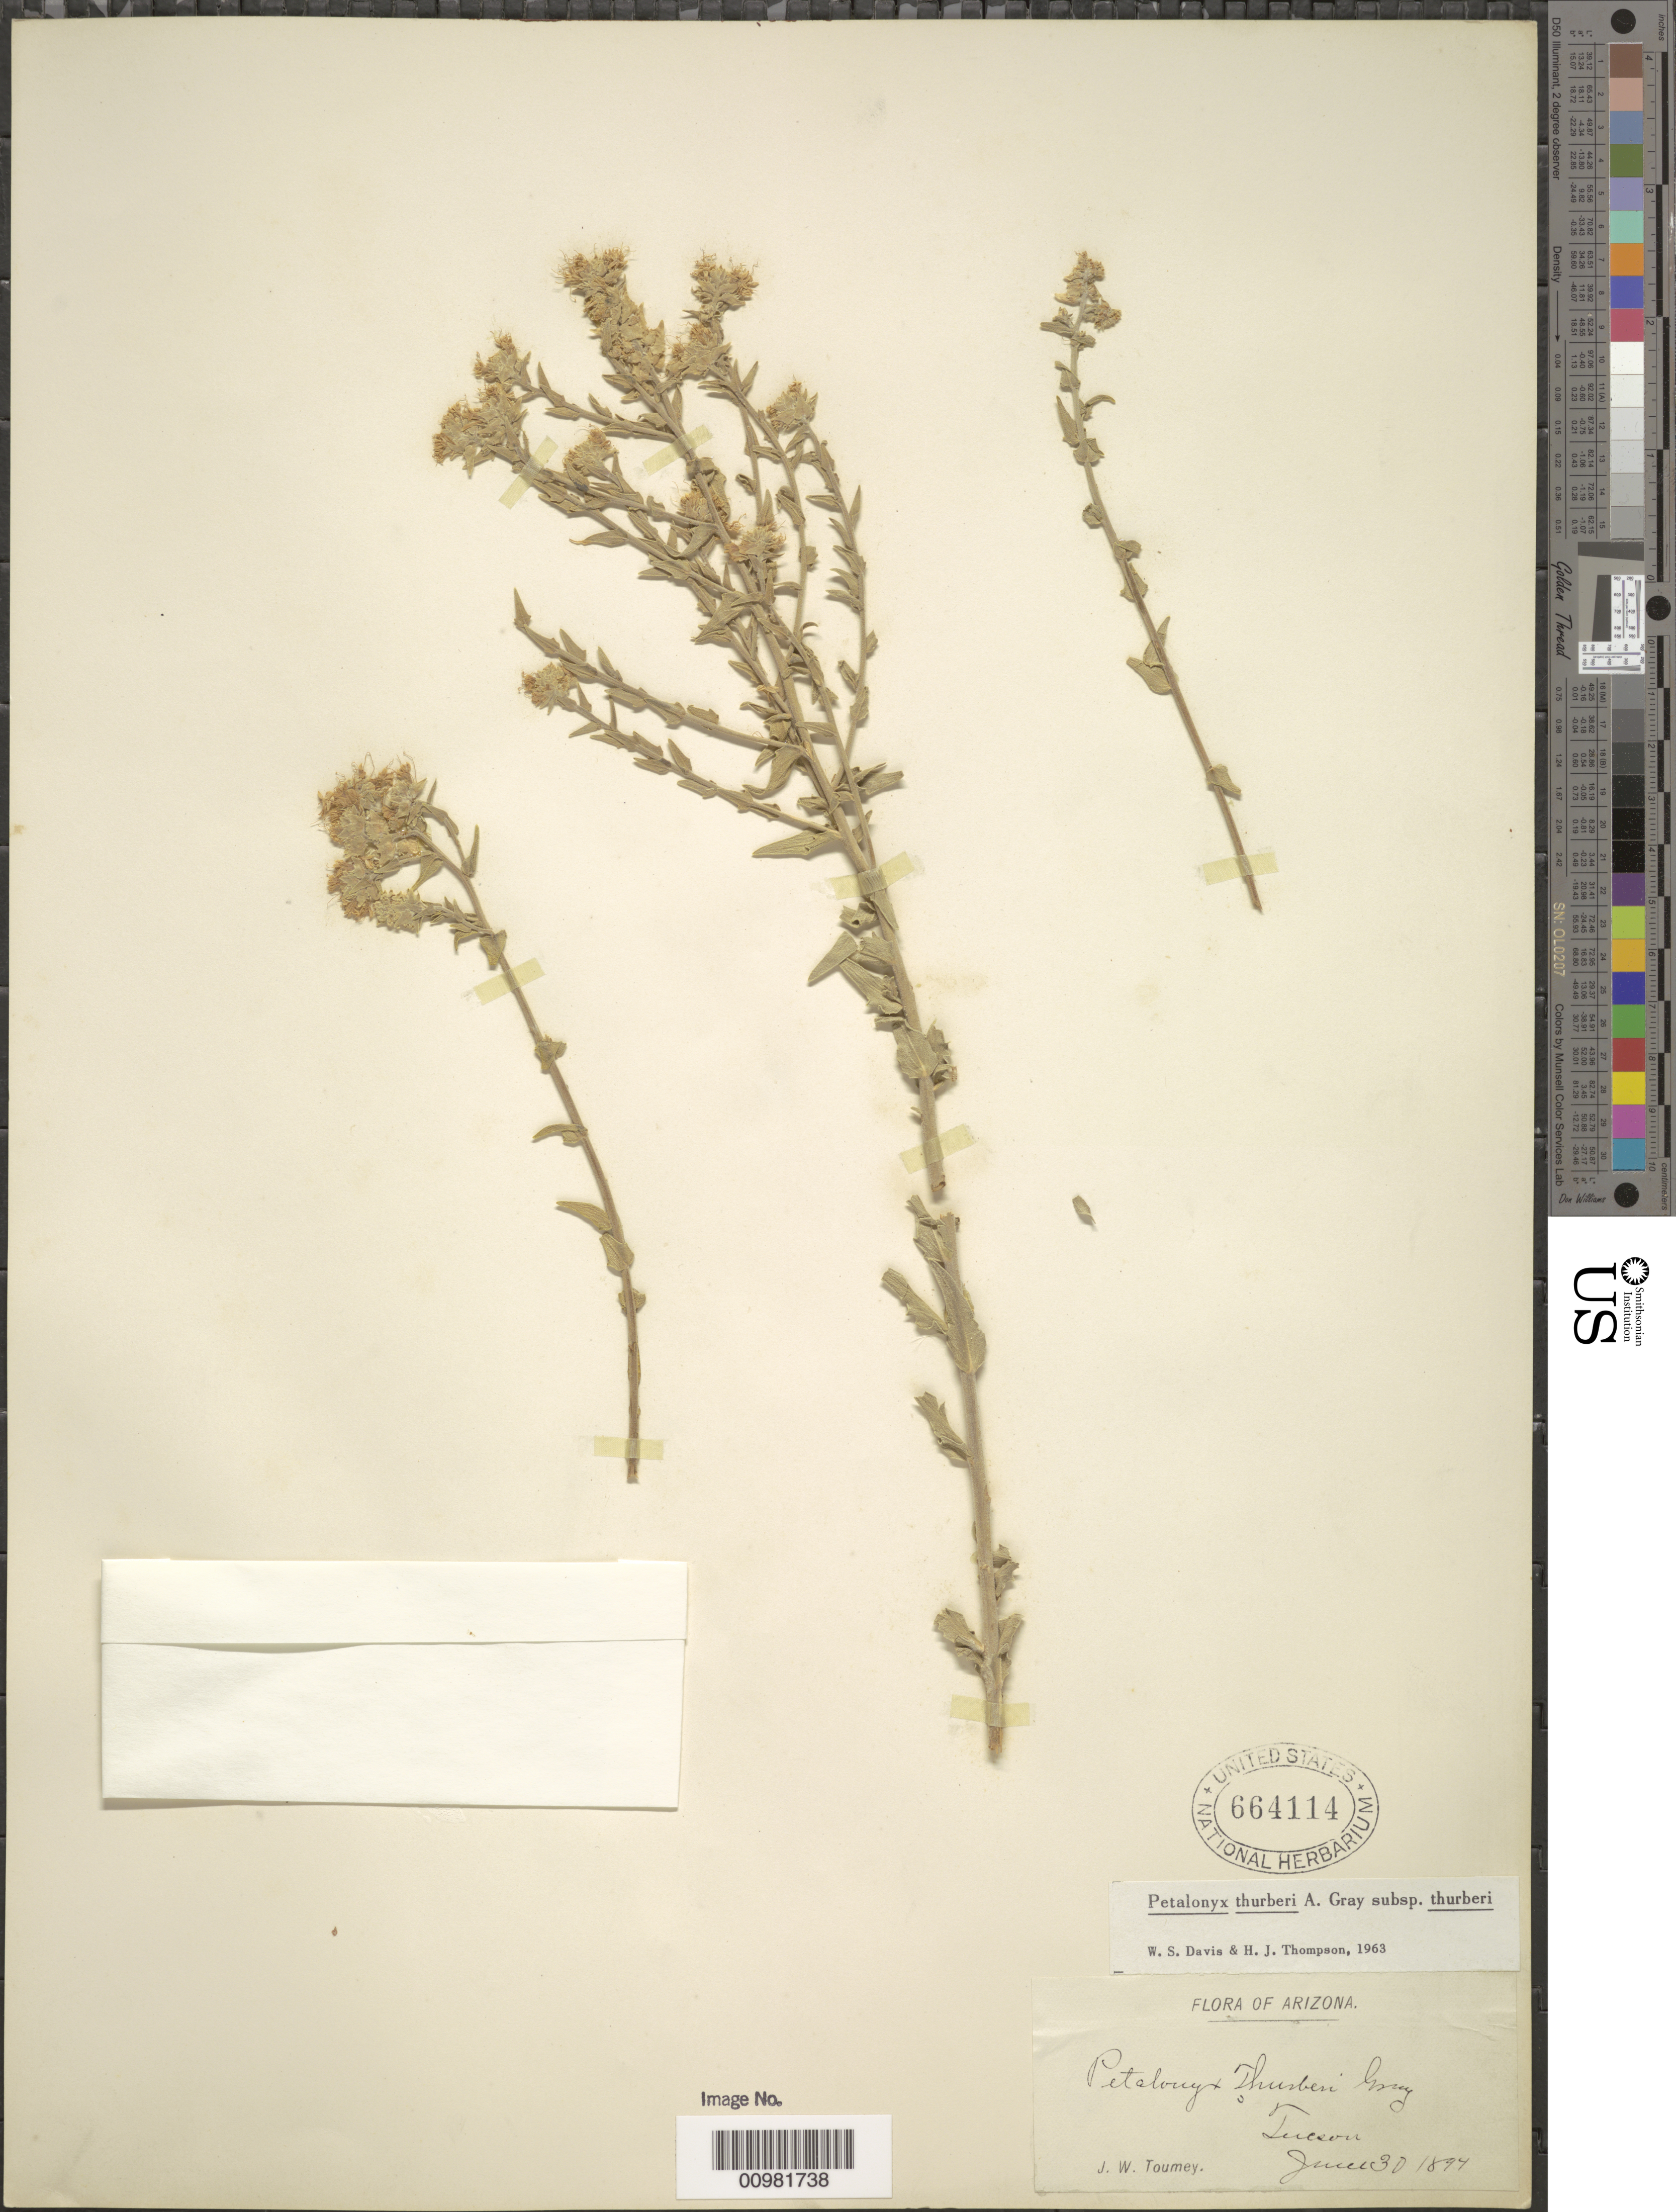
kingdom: Plantae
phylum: Tracheophyta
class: Magnoliopsida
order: Cornales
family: Loasaceae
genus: Petalonyx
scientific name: Petalonyx thurberi subsp. thurberi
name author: A. Gray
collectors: J. W. Toumey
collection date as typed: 30 Jun 1894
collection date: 1894-06-30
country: United States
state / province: Arizona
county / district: Pima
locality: Tucson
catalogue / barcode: US 664114